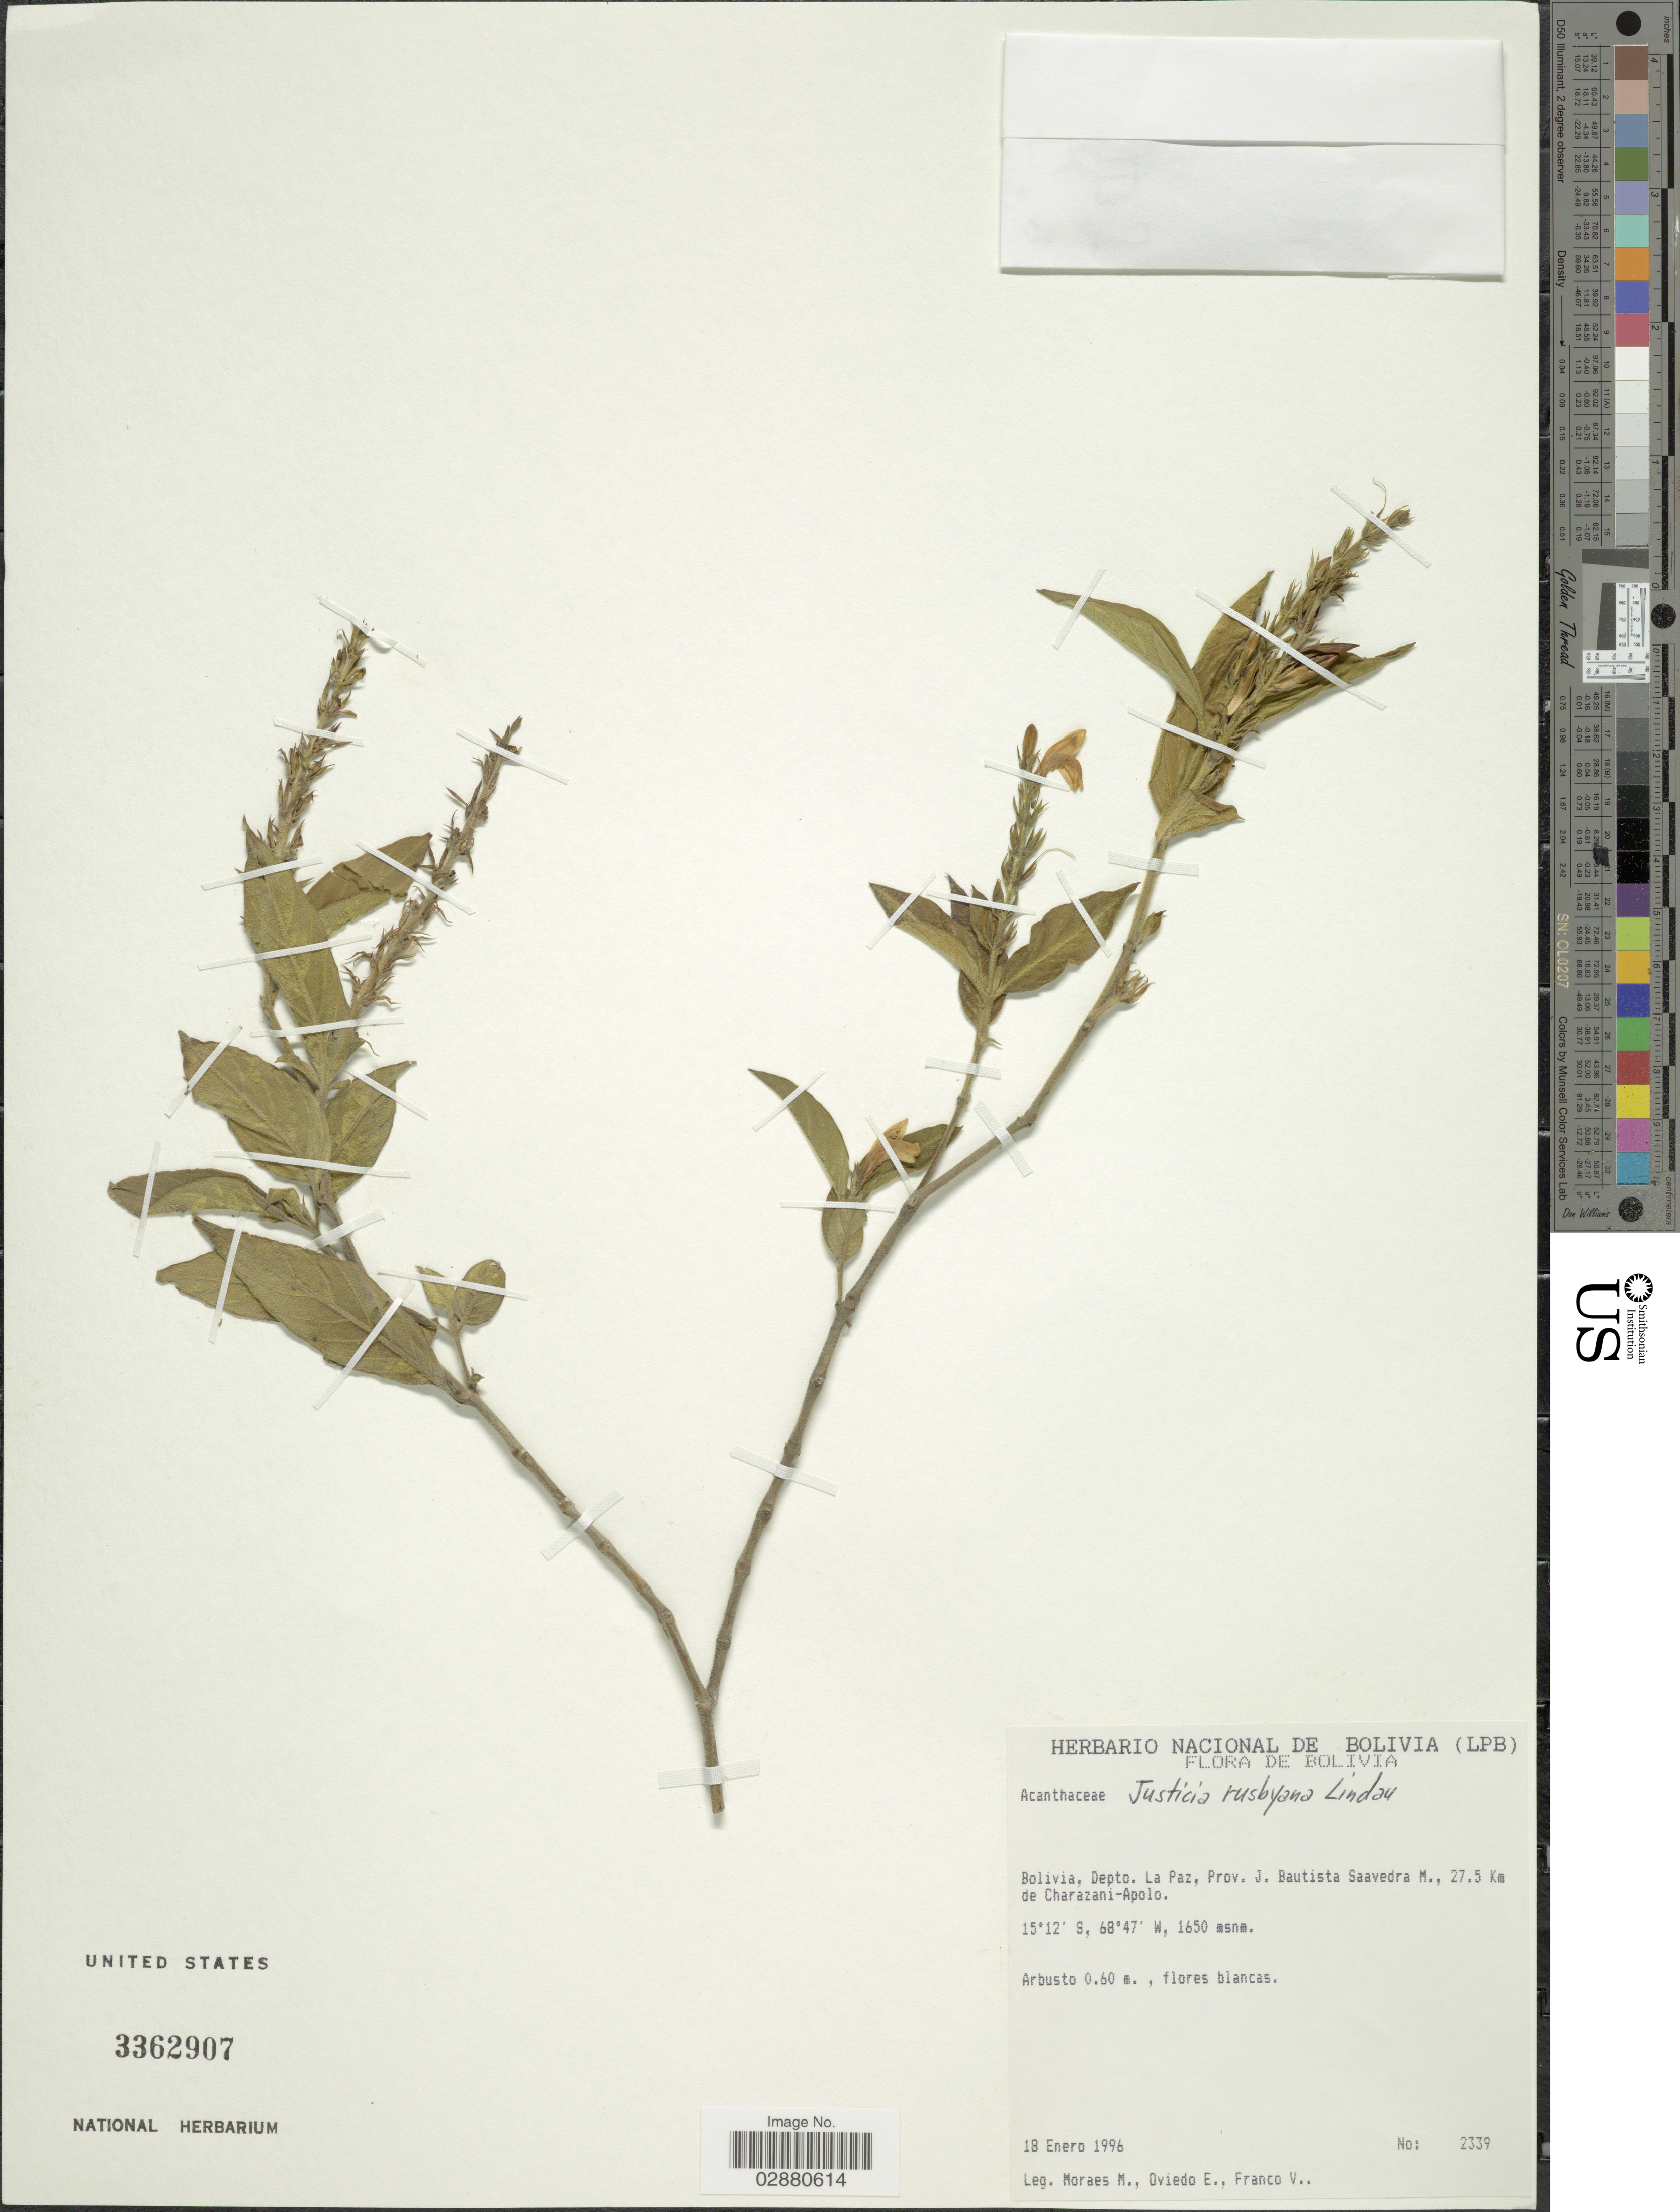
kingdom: Plantae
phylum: Tracheophyta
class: Magnoliopsida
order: Lamiales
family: Acanthaceae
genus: Justicia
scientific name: Justicia rusbyana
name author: Lindau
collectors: M. Moraes, E. Oviedo & V. Franco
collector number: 2339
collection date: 1996-01-18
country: Bolivia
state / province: La Paz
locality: Depto. La Paz, Prov. J. Bautista Saavedra M., 27.5 Km de Charazani-Apolo.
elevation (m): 1650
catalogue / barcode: US 3362907